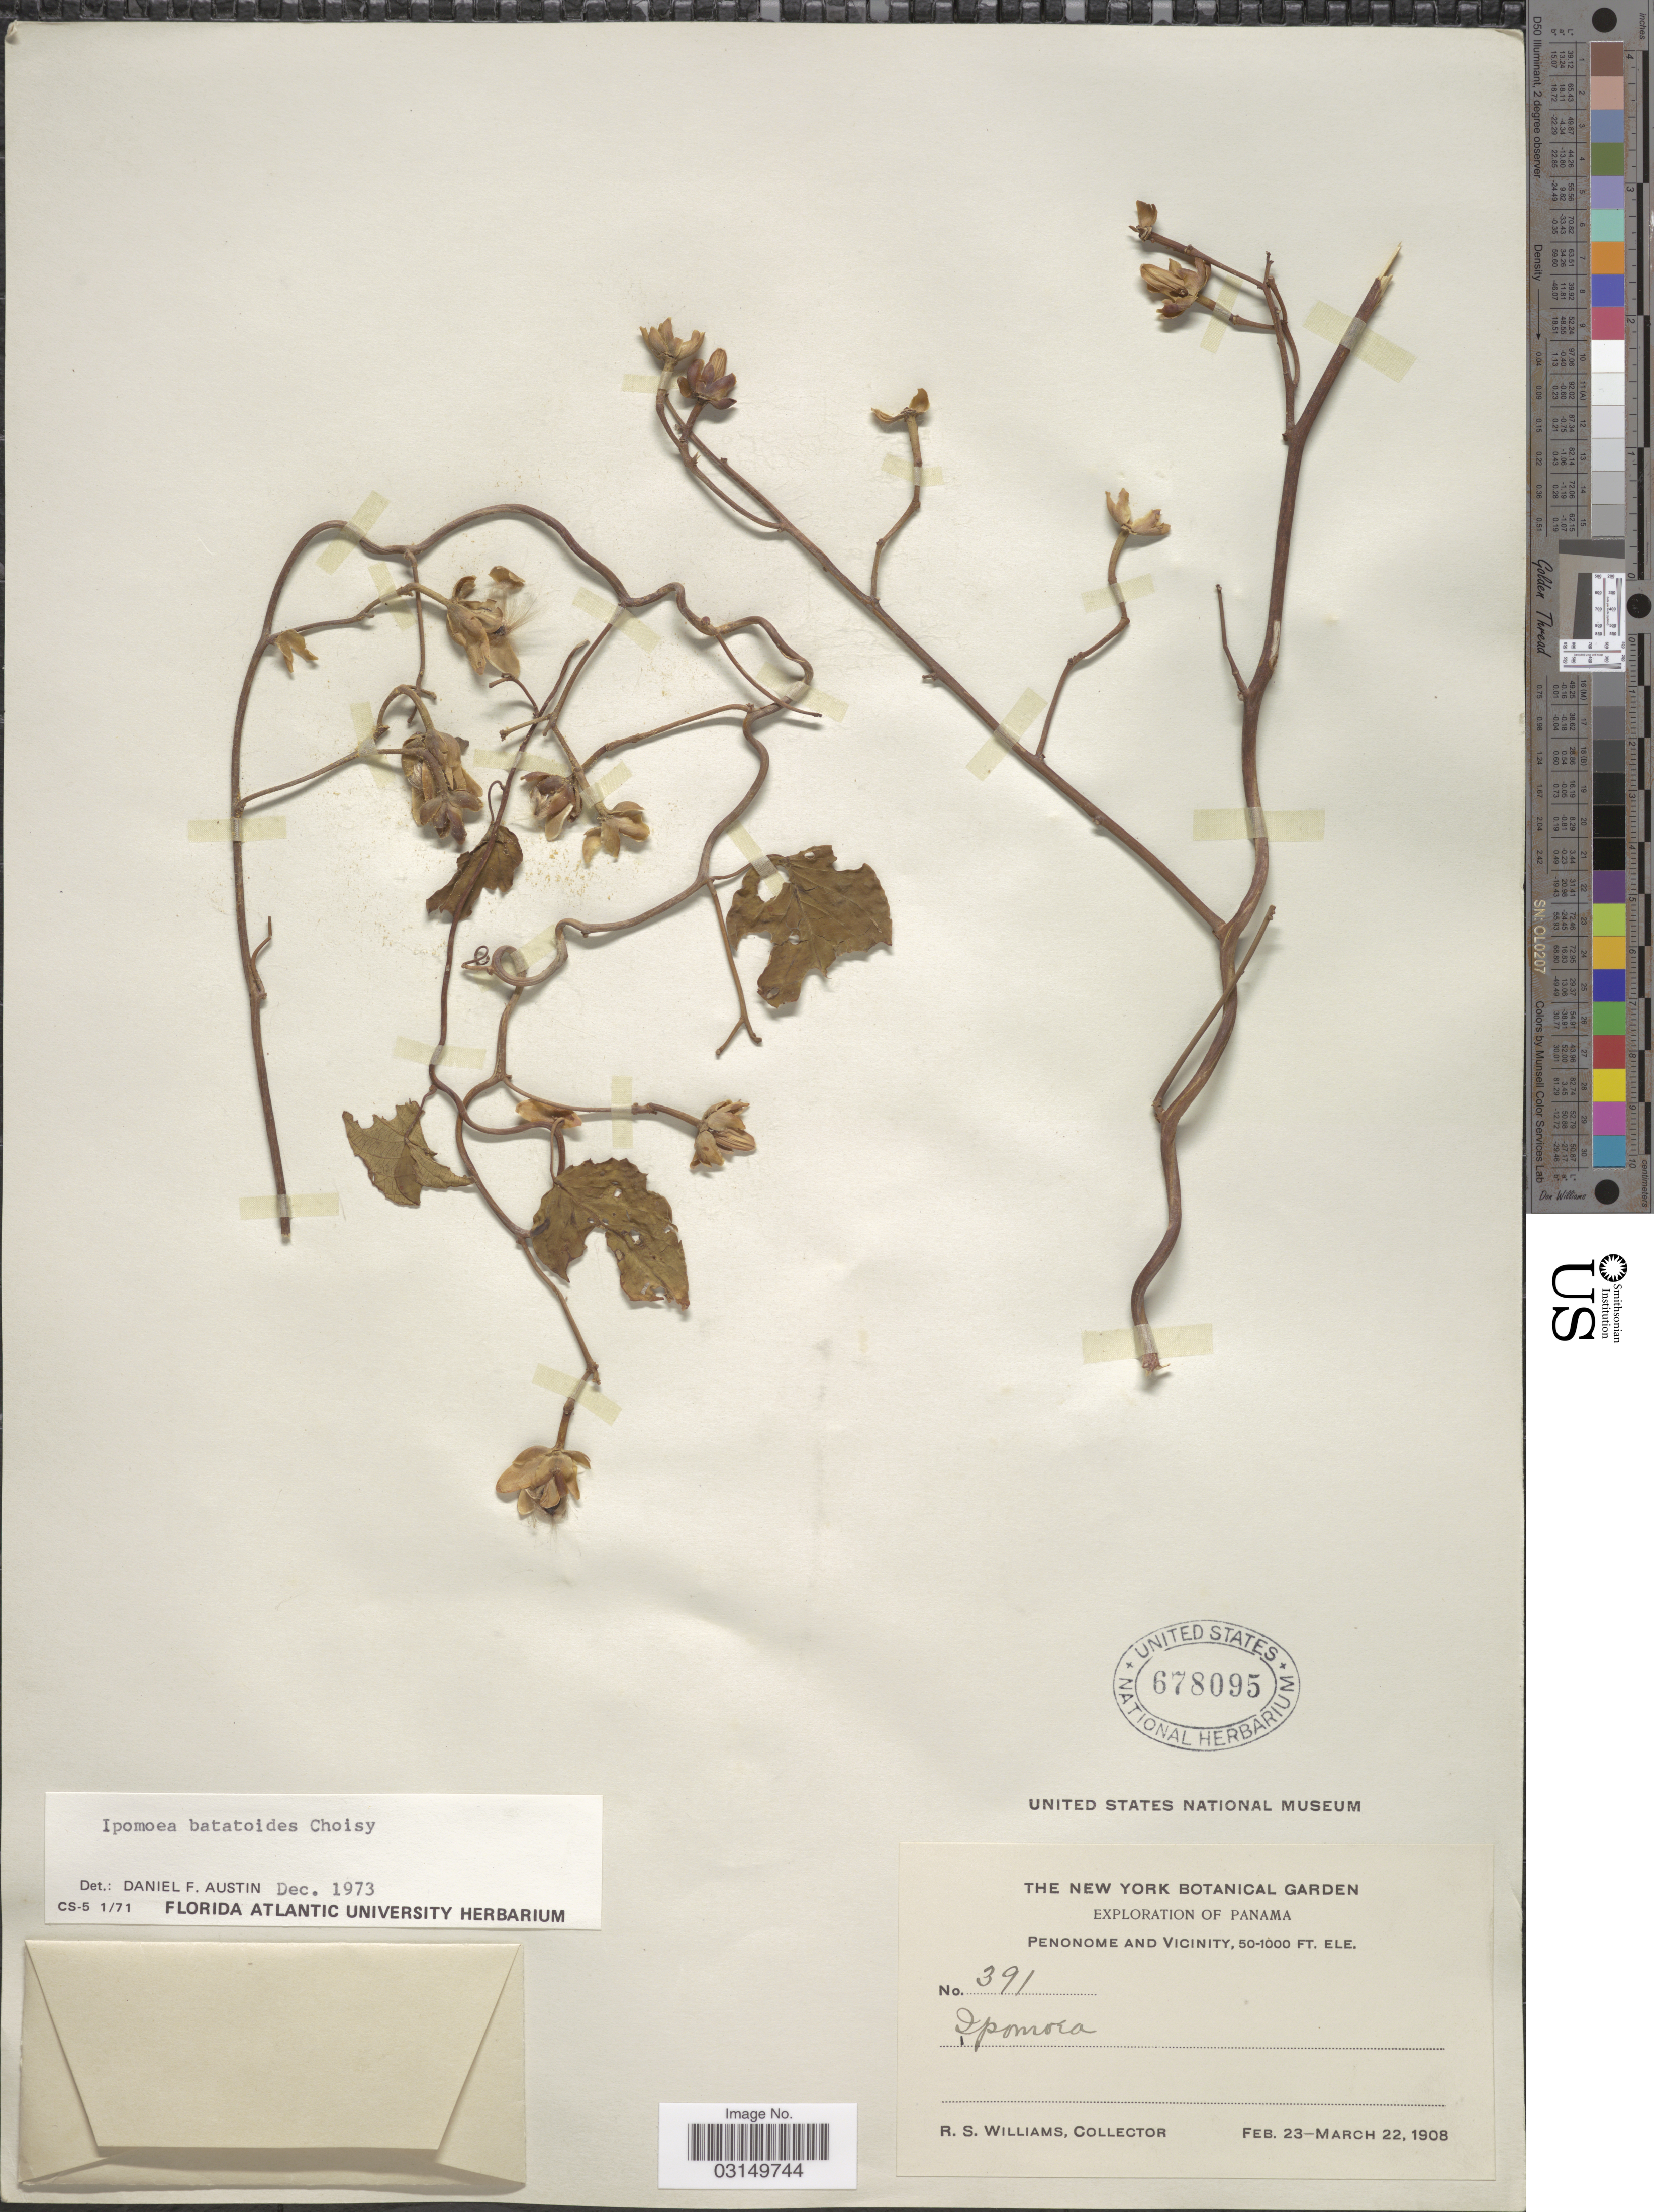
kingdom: Plantae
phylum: Tracheophyta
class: Magnoliopsida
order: Solanales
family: Convolvulaceae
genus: Ipomoea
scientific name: Ipomoea batatoides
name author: Choisy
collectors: R. S. Williams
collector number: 391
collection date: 1908-02-23/1908-03-22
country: Panama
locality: Penonome and Vicinity.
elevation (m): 15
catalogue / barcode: US 678095